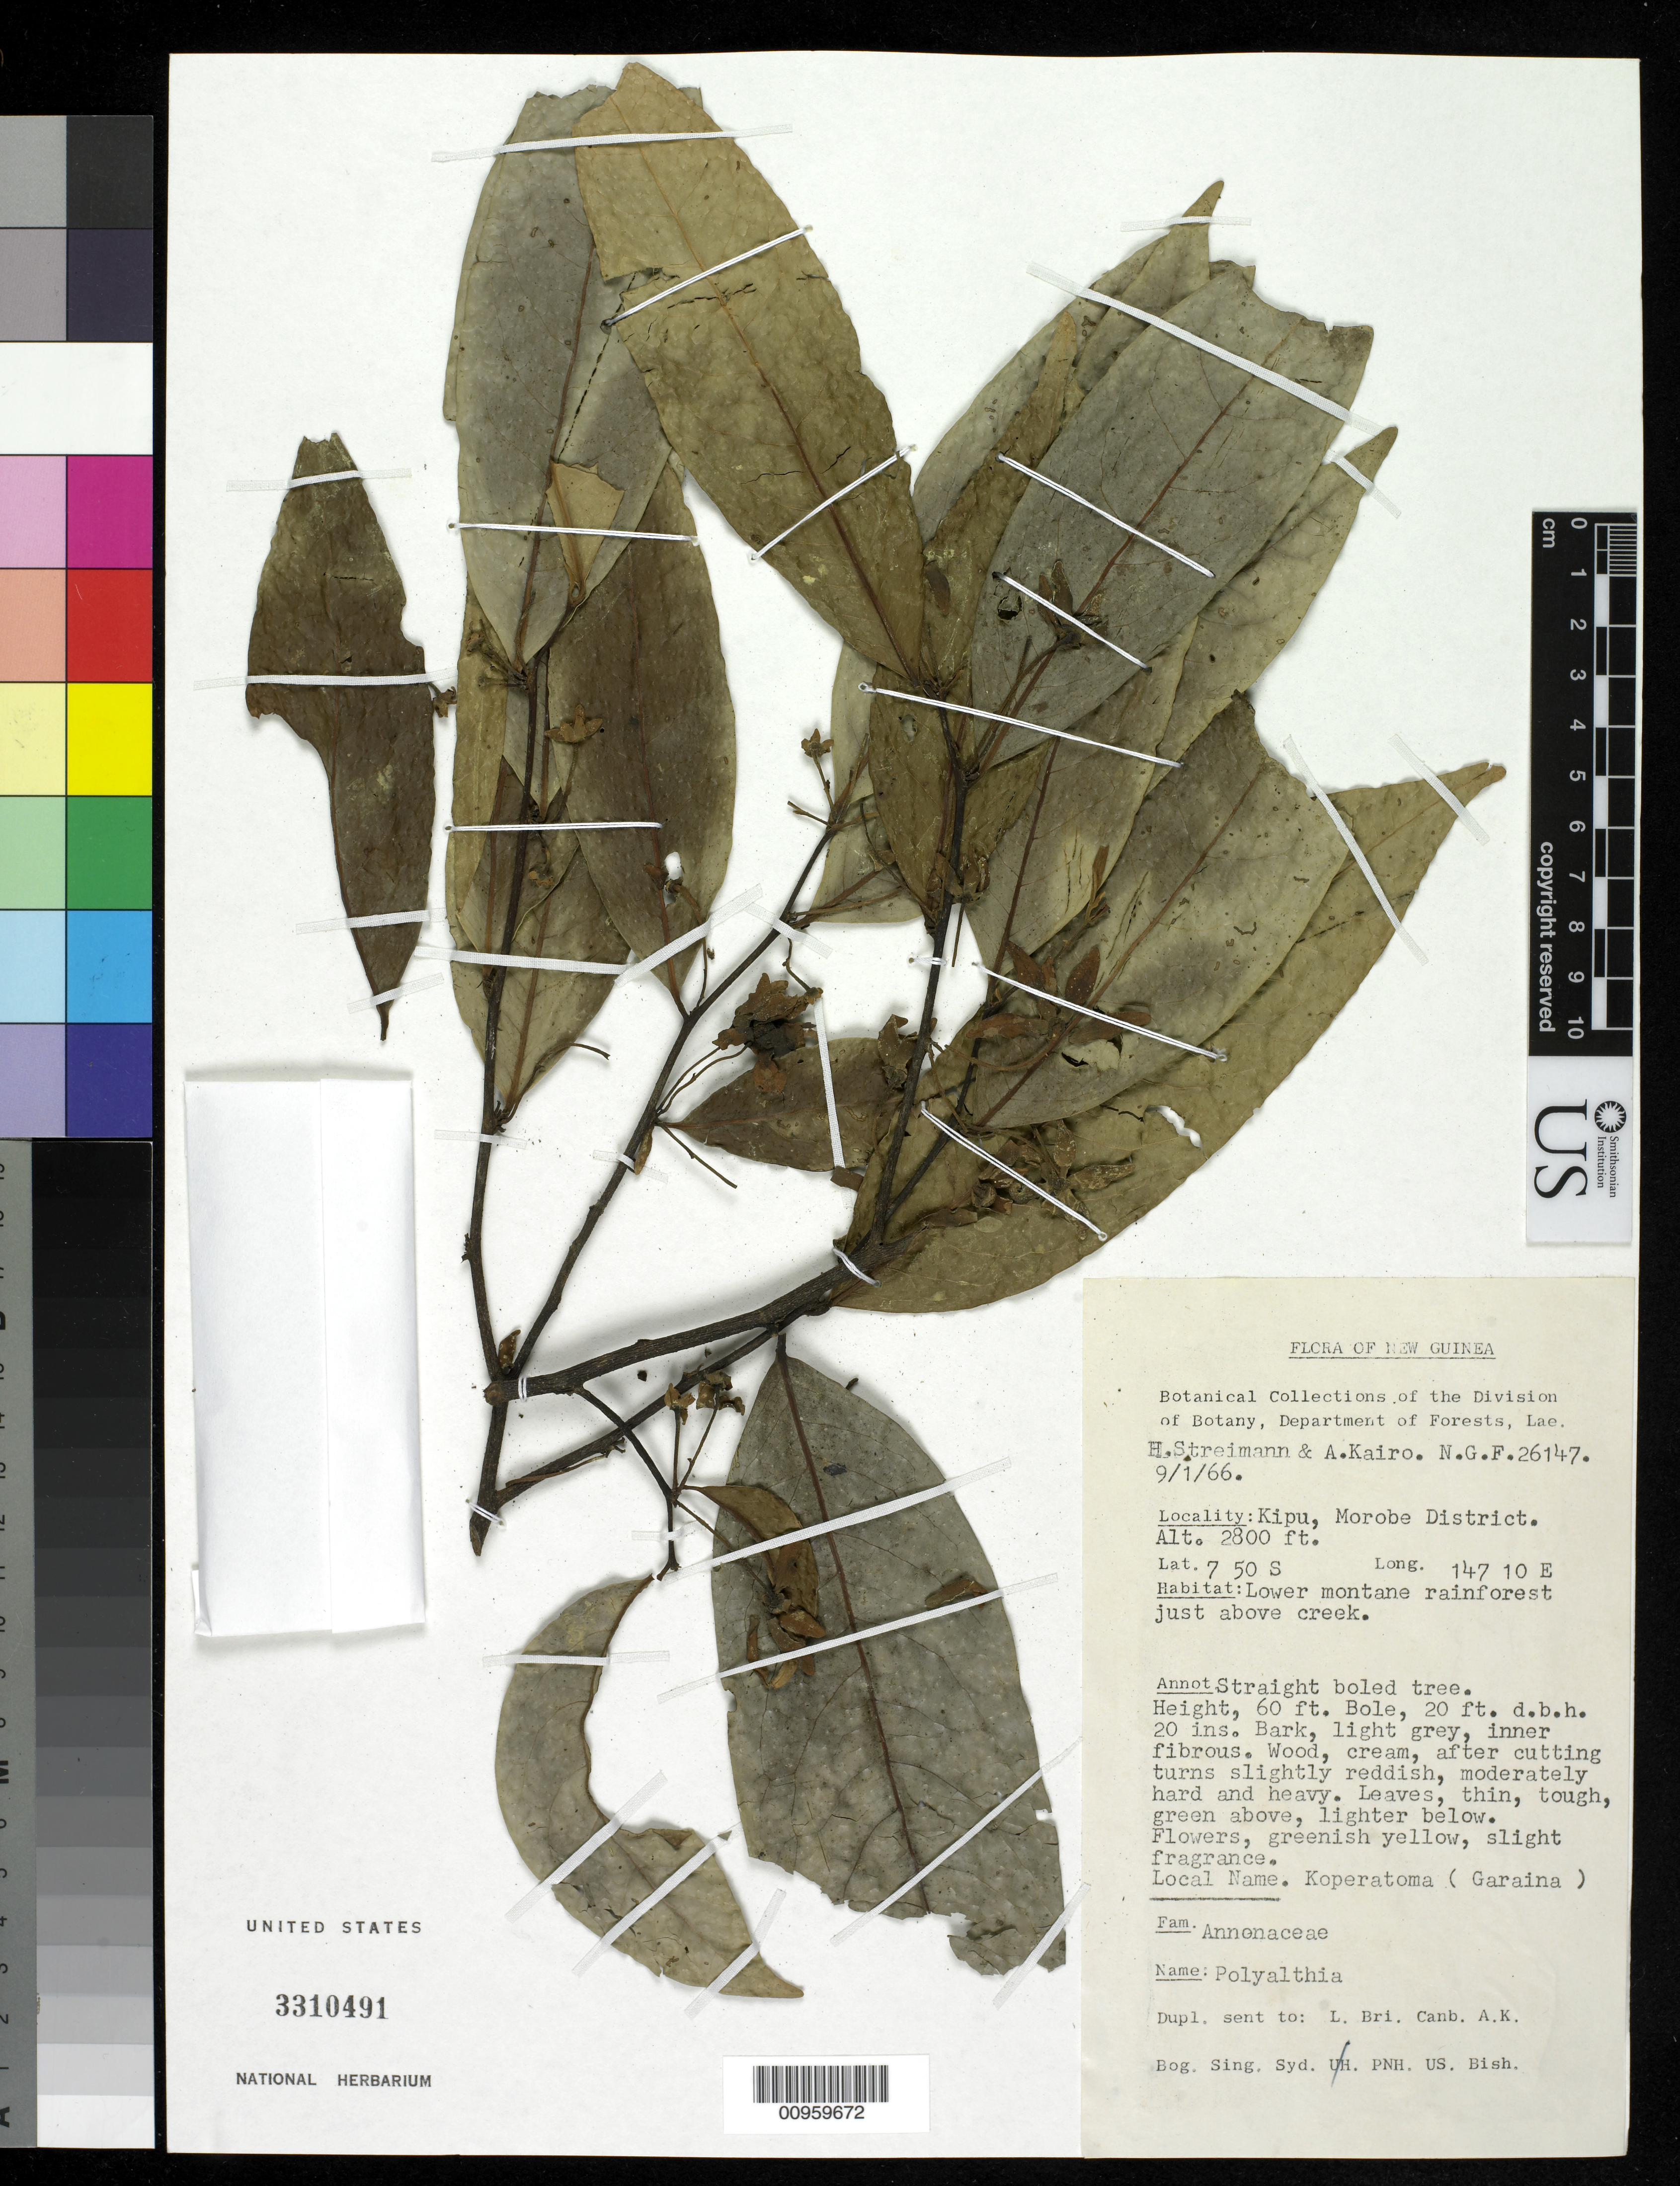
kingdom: Plantae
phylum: Tracheophyta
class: Magnoliopsida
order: Magnoliales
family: Annonaceae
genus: Polyalthia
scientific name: Polyalthia sp.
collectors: H. Streimann & A. Kairo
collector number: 26147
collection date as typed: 10 Jan 1966 or 01 Oct 1966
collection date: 1966-01-10 or 1966-10-01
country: Papua New Guinea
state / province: Morobe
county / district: Morobe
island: New Guinea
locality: Kipu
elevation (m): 853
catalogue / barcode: US 3310491